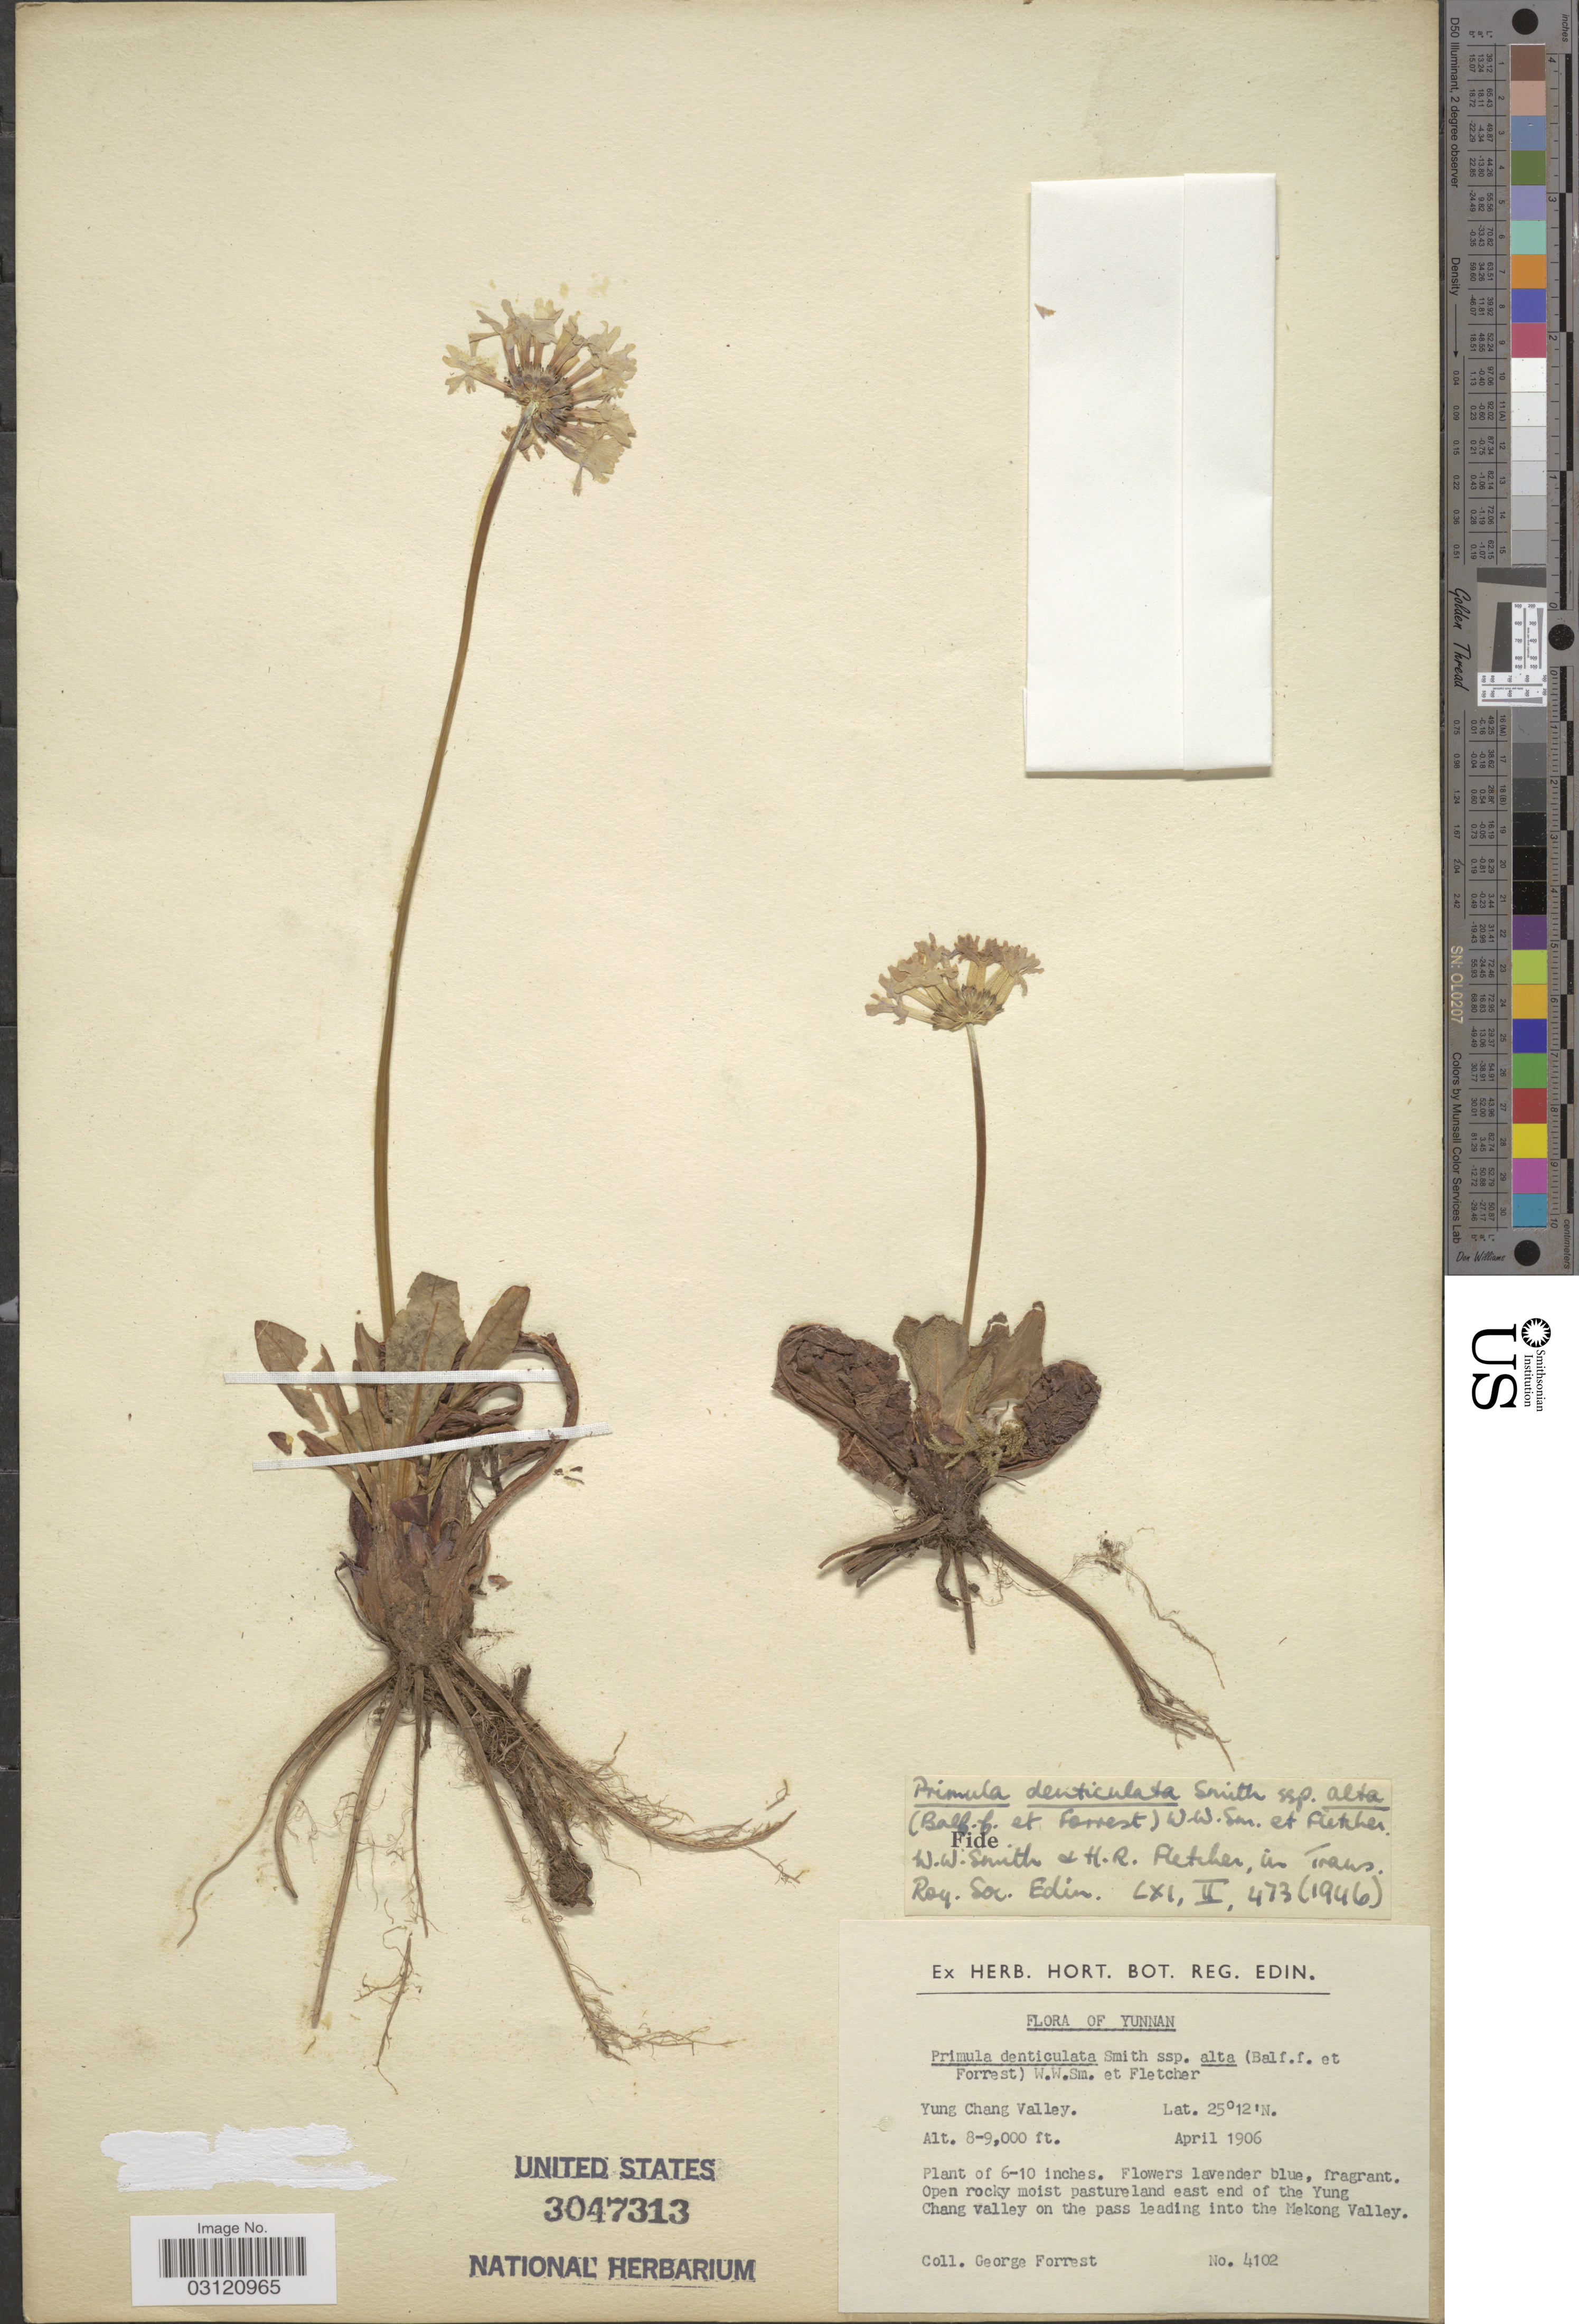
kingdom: Plantae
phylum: Tracheophyta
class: Magnoliopsida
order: Ericales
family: Primulaceae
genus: Primula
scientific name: Primula denticulata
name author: Sm.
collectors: G. Forrest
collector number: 4102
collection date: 1906-04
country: China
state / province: Yunnan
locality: Yung Chang Valley.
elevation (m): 2438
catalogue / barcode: US 3047313